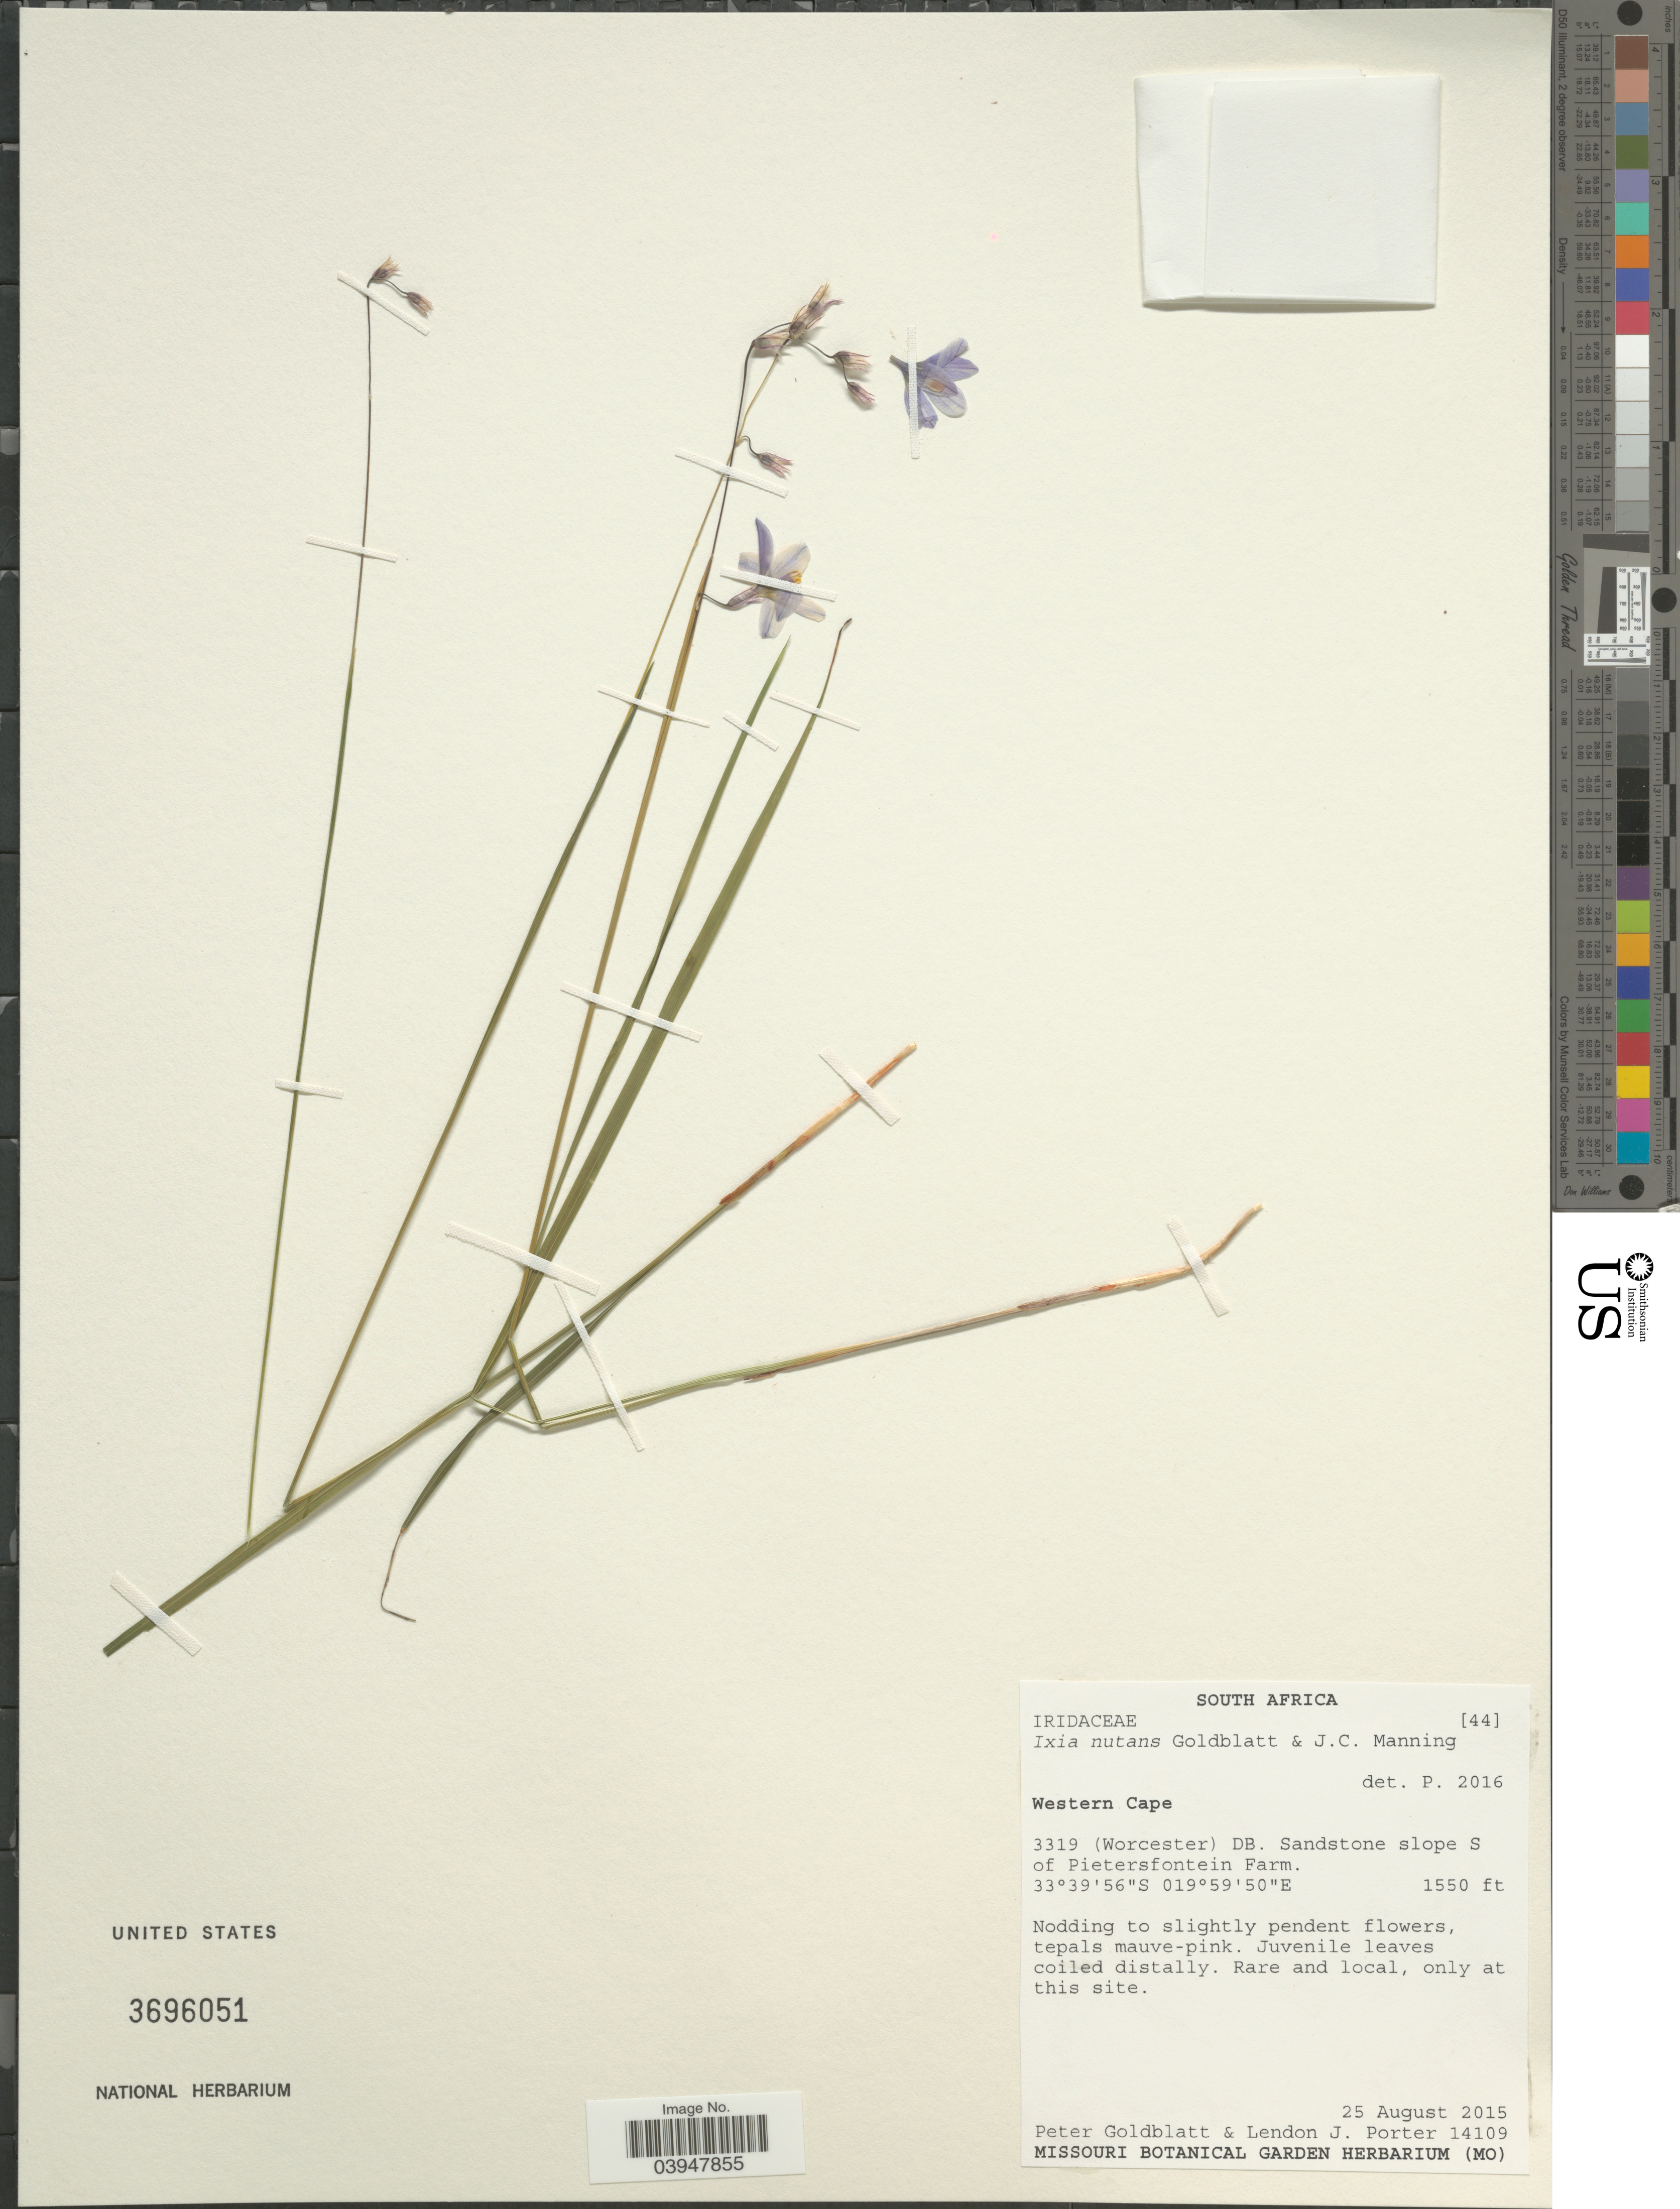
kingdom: Plantae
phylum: Tracheophyta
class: Liliopsida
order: Asparagales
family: Iridaceae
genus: Ixia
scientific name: Ixia nutans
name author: Goldblatt & J.C. Manning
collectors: P. Goldblatt & L. Porter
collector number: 14109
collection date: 2015-08-25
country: South Africa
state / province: Western Cape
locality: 3319 (Worcester) DB. Sandstone slope S of Pietersfontein Farm.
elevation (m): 472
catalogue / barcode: US 3696051